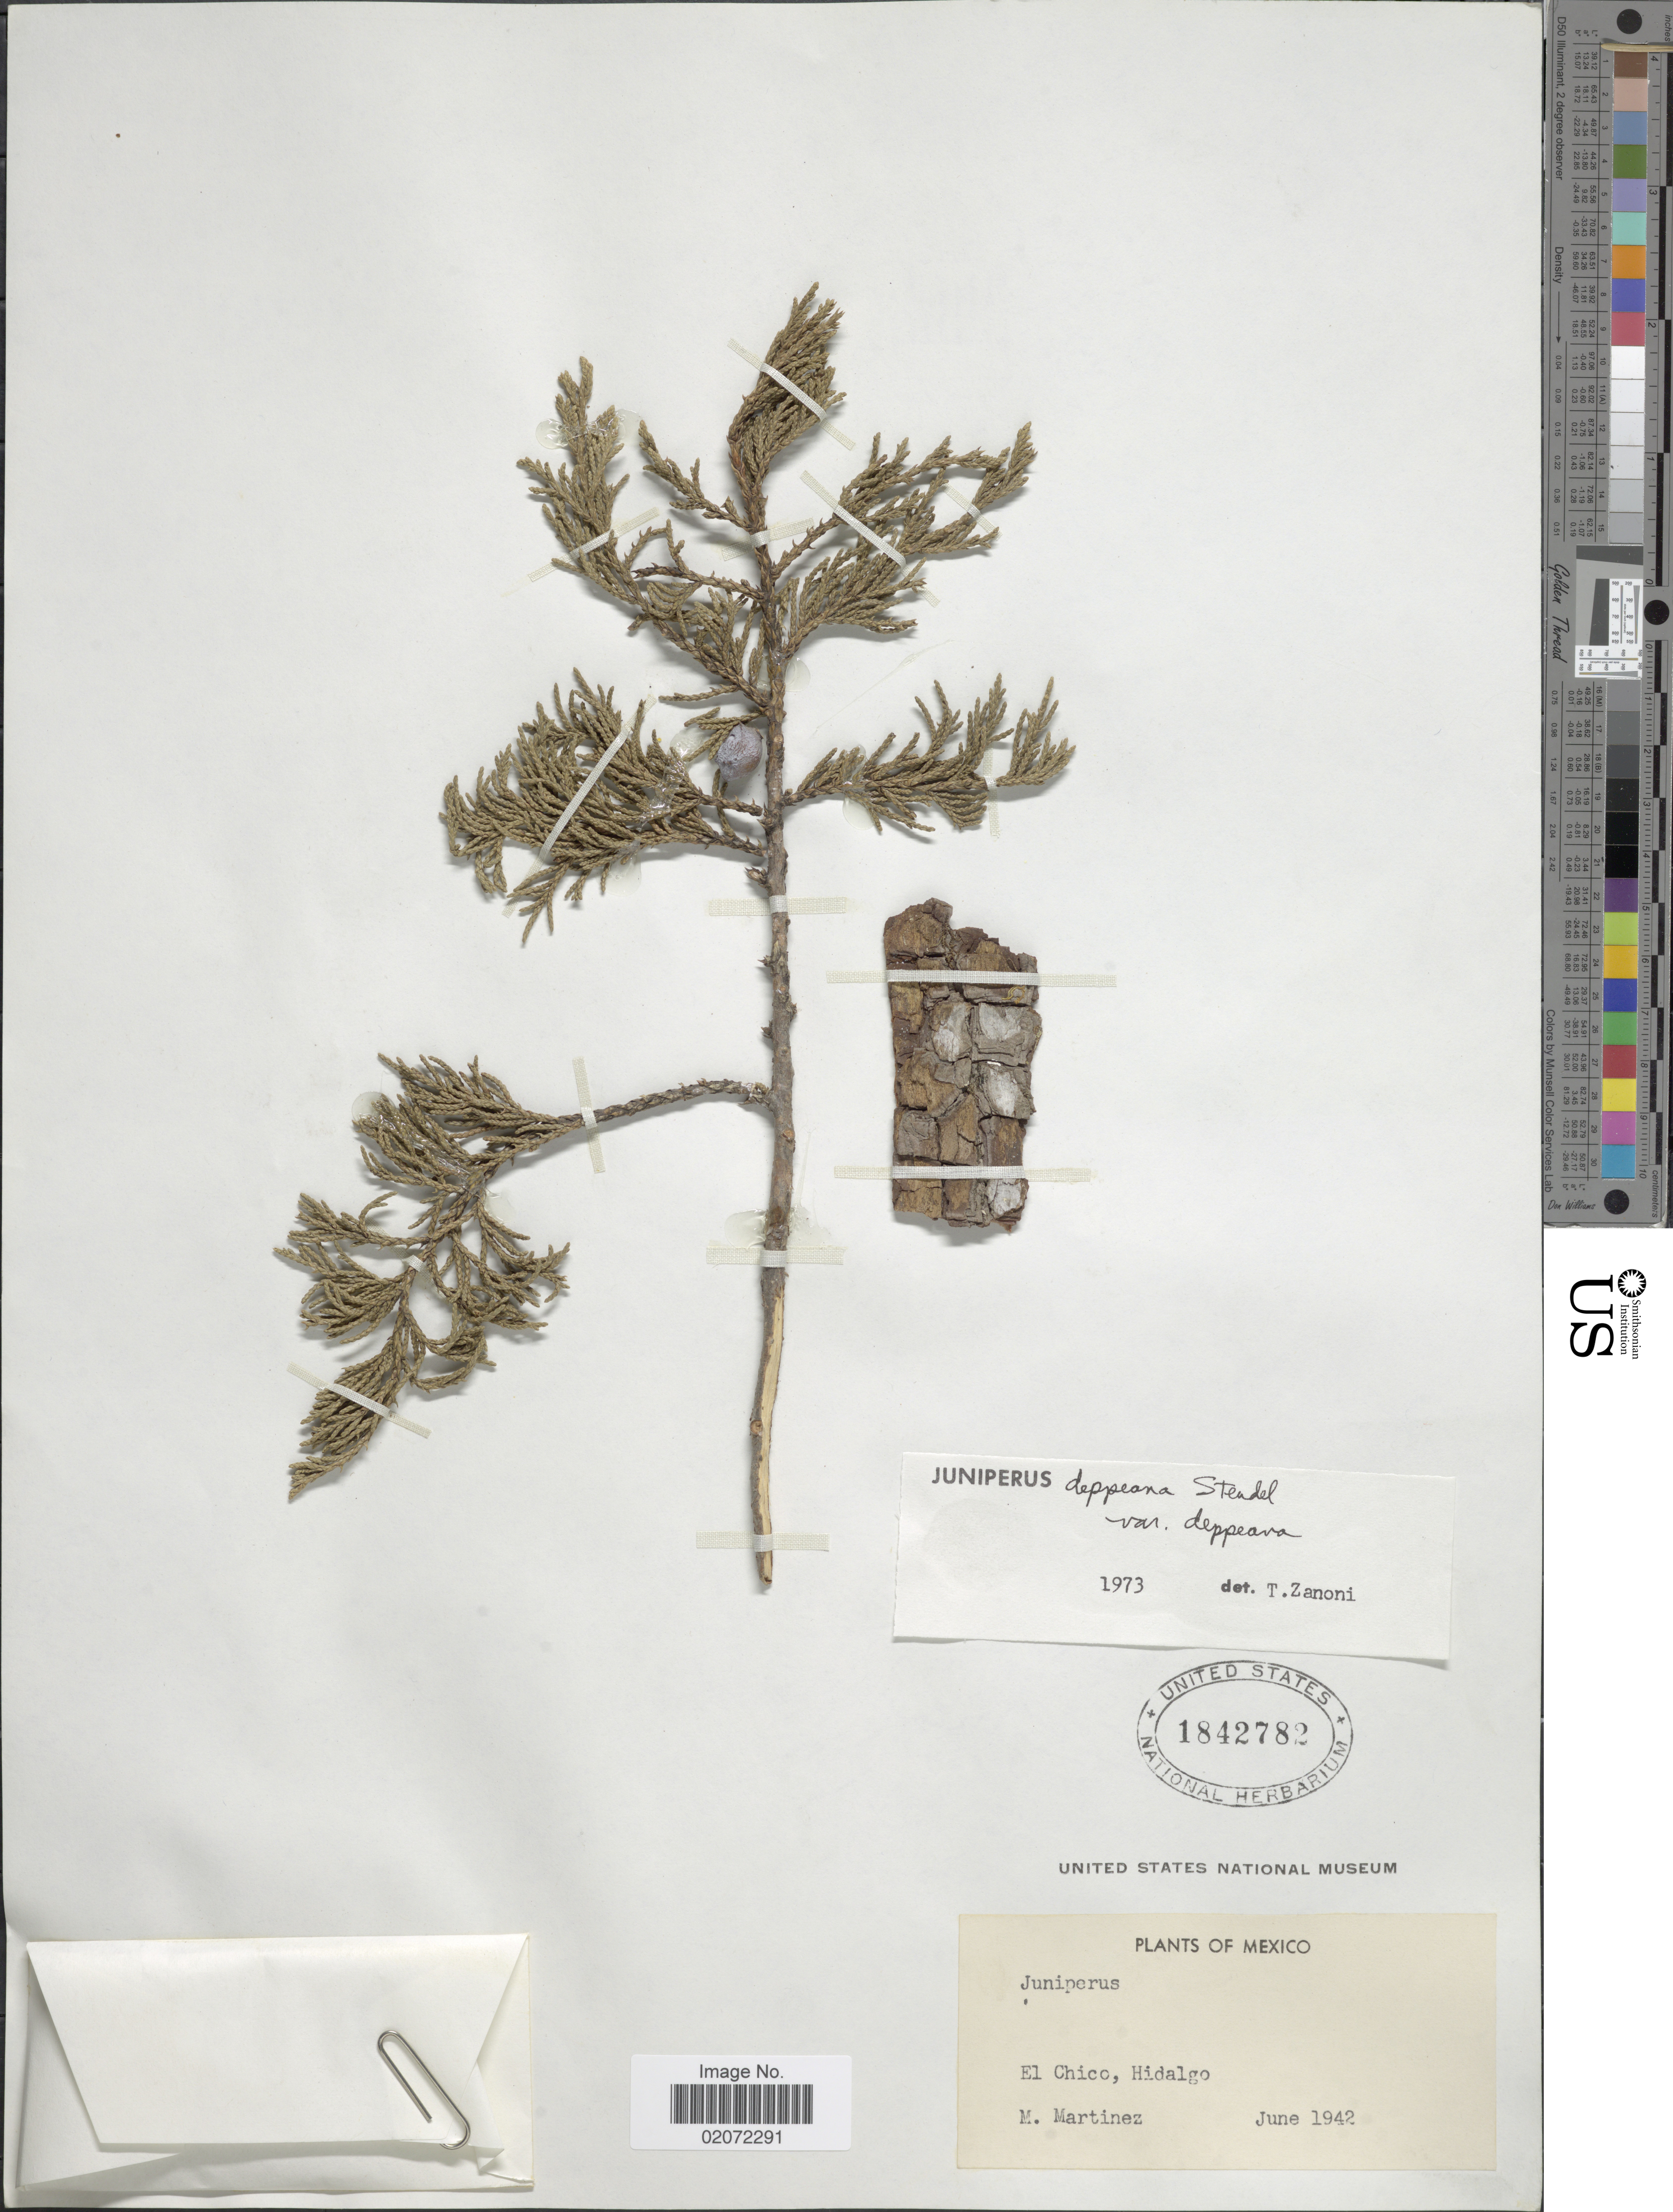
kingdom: Plantae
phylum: Tracheophyta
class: Pinopsida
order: Pinales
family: Cupressaceae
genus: Juniperus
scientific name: Juniperus deppeana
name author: Steud.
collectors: M. Martinez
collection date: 1942-06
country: Mexico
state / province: Hidalgo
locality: El Chico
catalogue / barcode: US 1842782